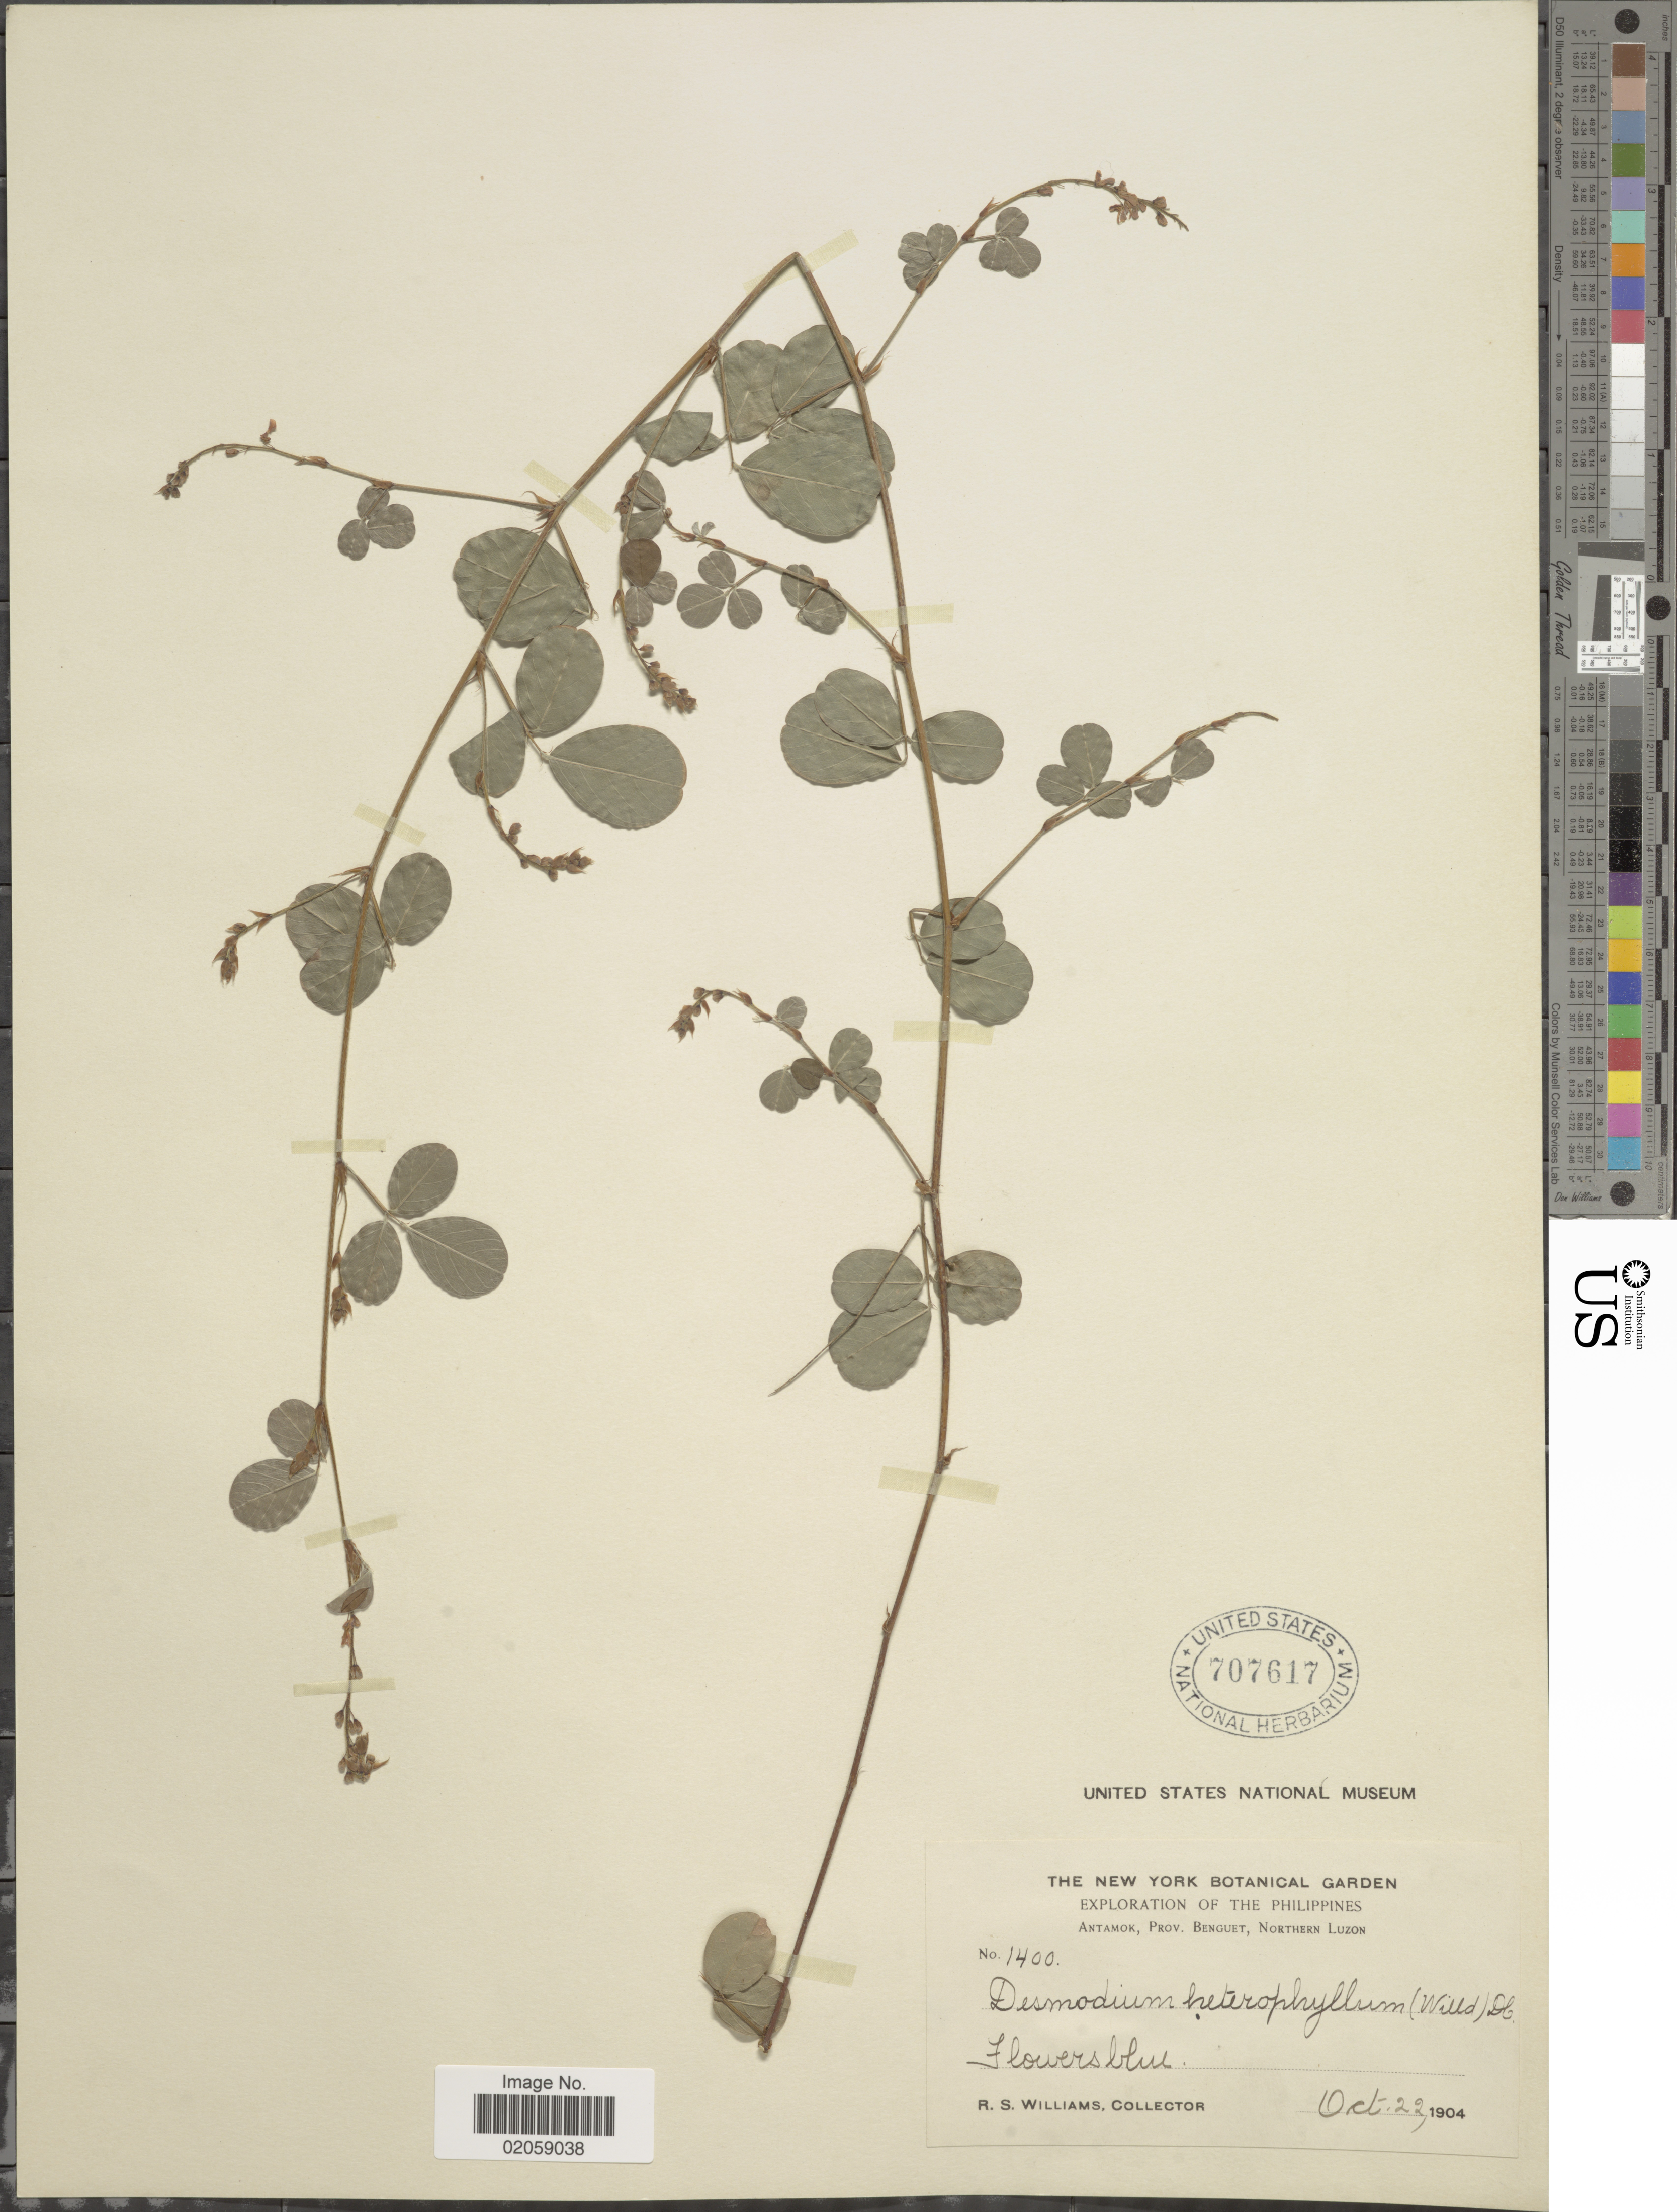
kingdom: Plantae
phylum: Tracheophyta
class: Magnoliopsida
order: Fabales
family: Fabaceae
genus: Grona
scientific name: Grona adscendens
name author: (Sw.) H. Ohashi & K. Ohashi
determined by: Strong, Mark T., (BOT), Smithsonian Institution - National Museum of Natural History (UNITED STATES)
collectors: R. S. Williams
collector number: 1400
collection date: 1904-10-22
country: Philippines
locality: Antamok, Prov. Benguet, Northern Luzon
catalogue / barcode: US 707617